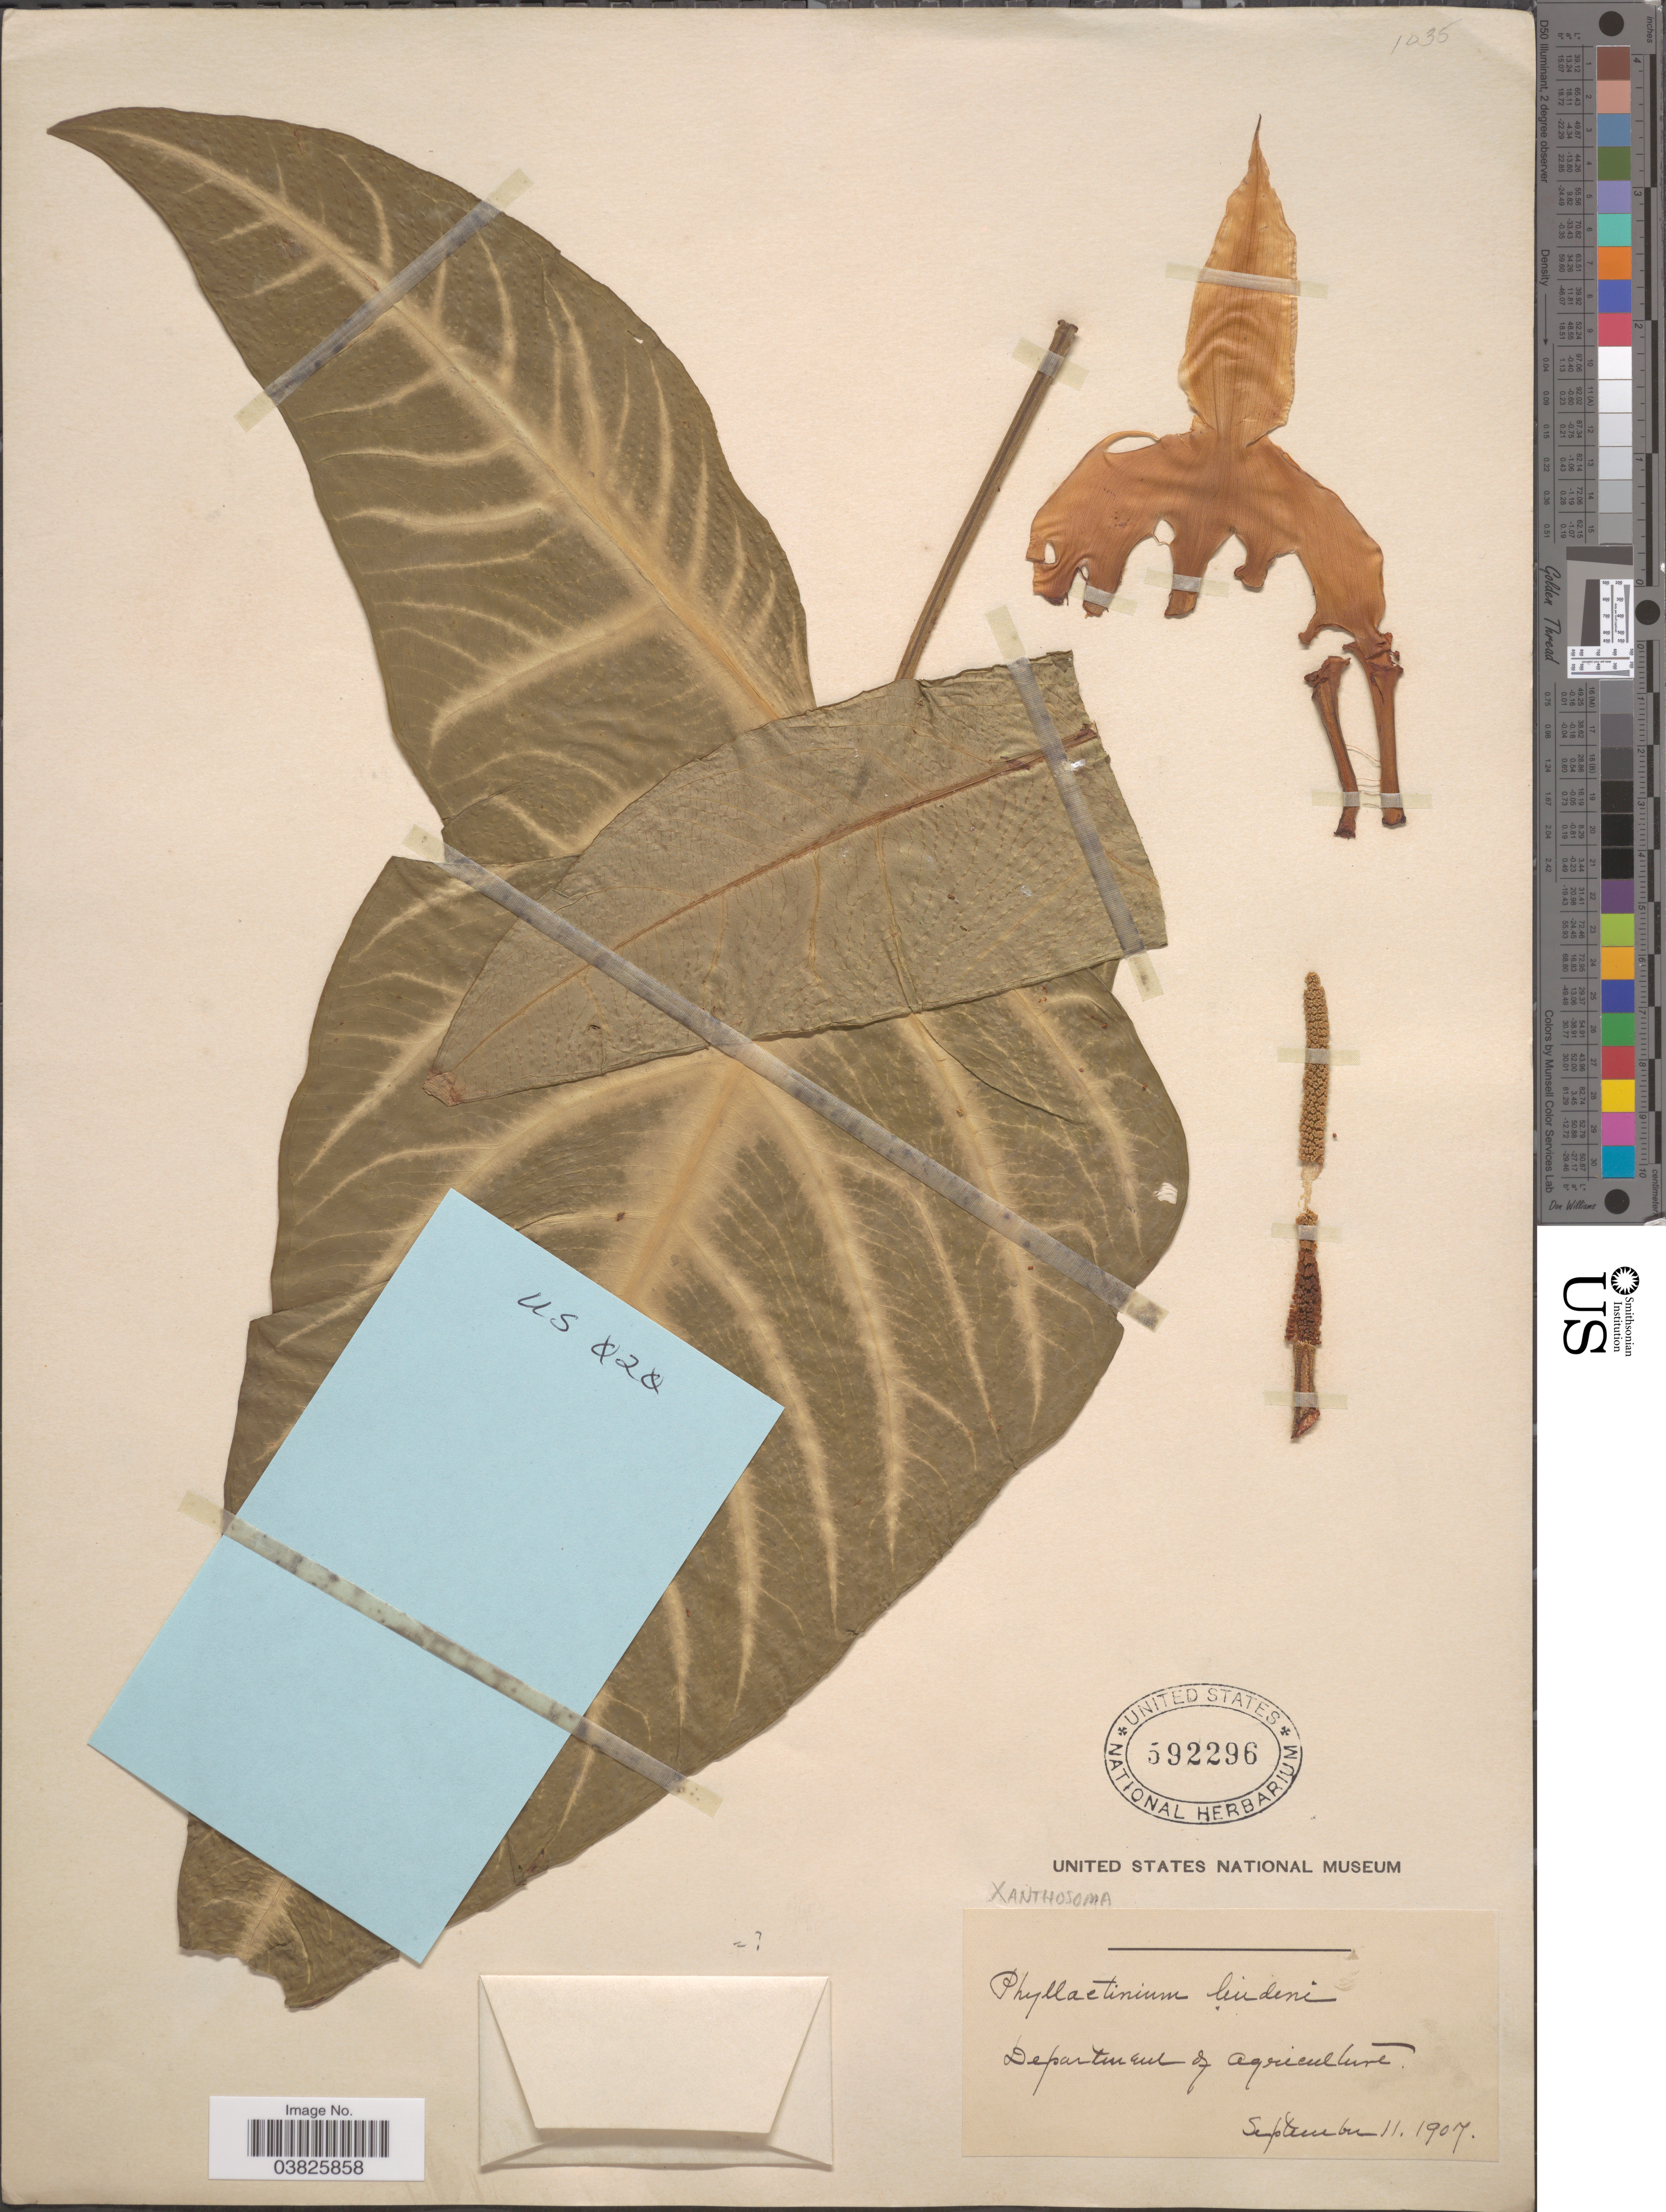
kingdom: Plantae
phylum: Tracheophyta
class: Liliopsida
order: Alismatales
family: Araceae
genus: Xanthosoma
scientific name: Xanthosoma sp.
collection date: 1907-09-11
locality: Department of Agriculture.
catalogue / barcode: US 592296